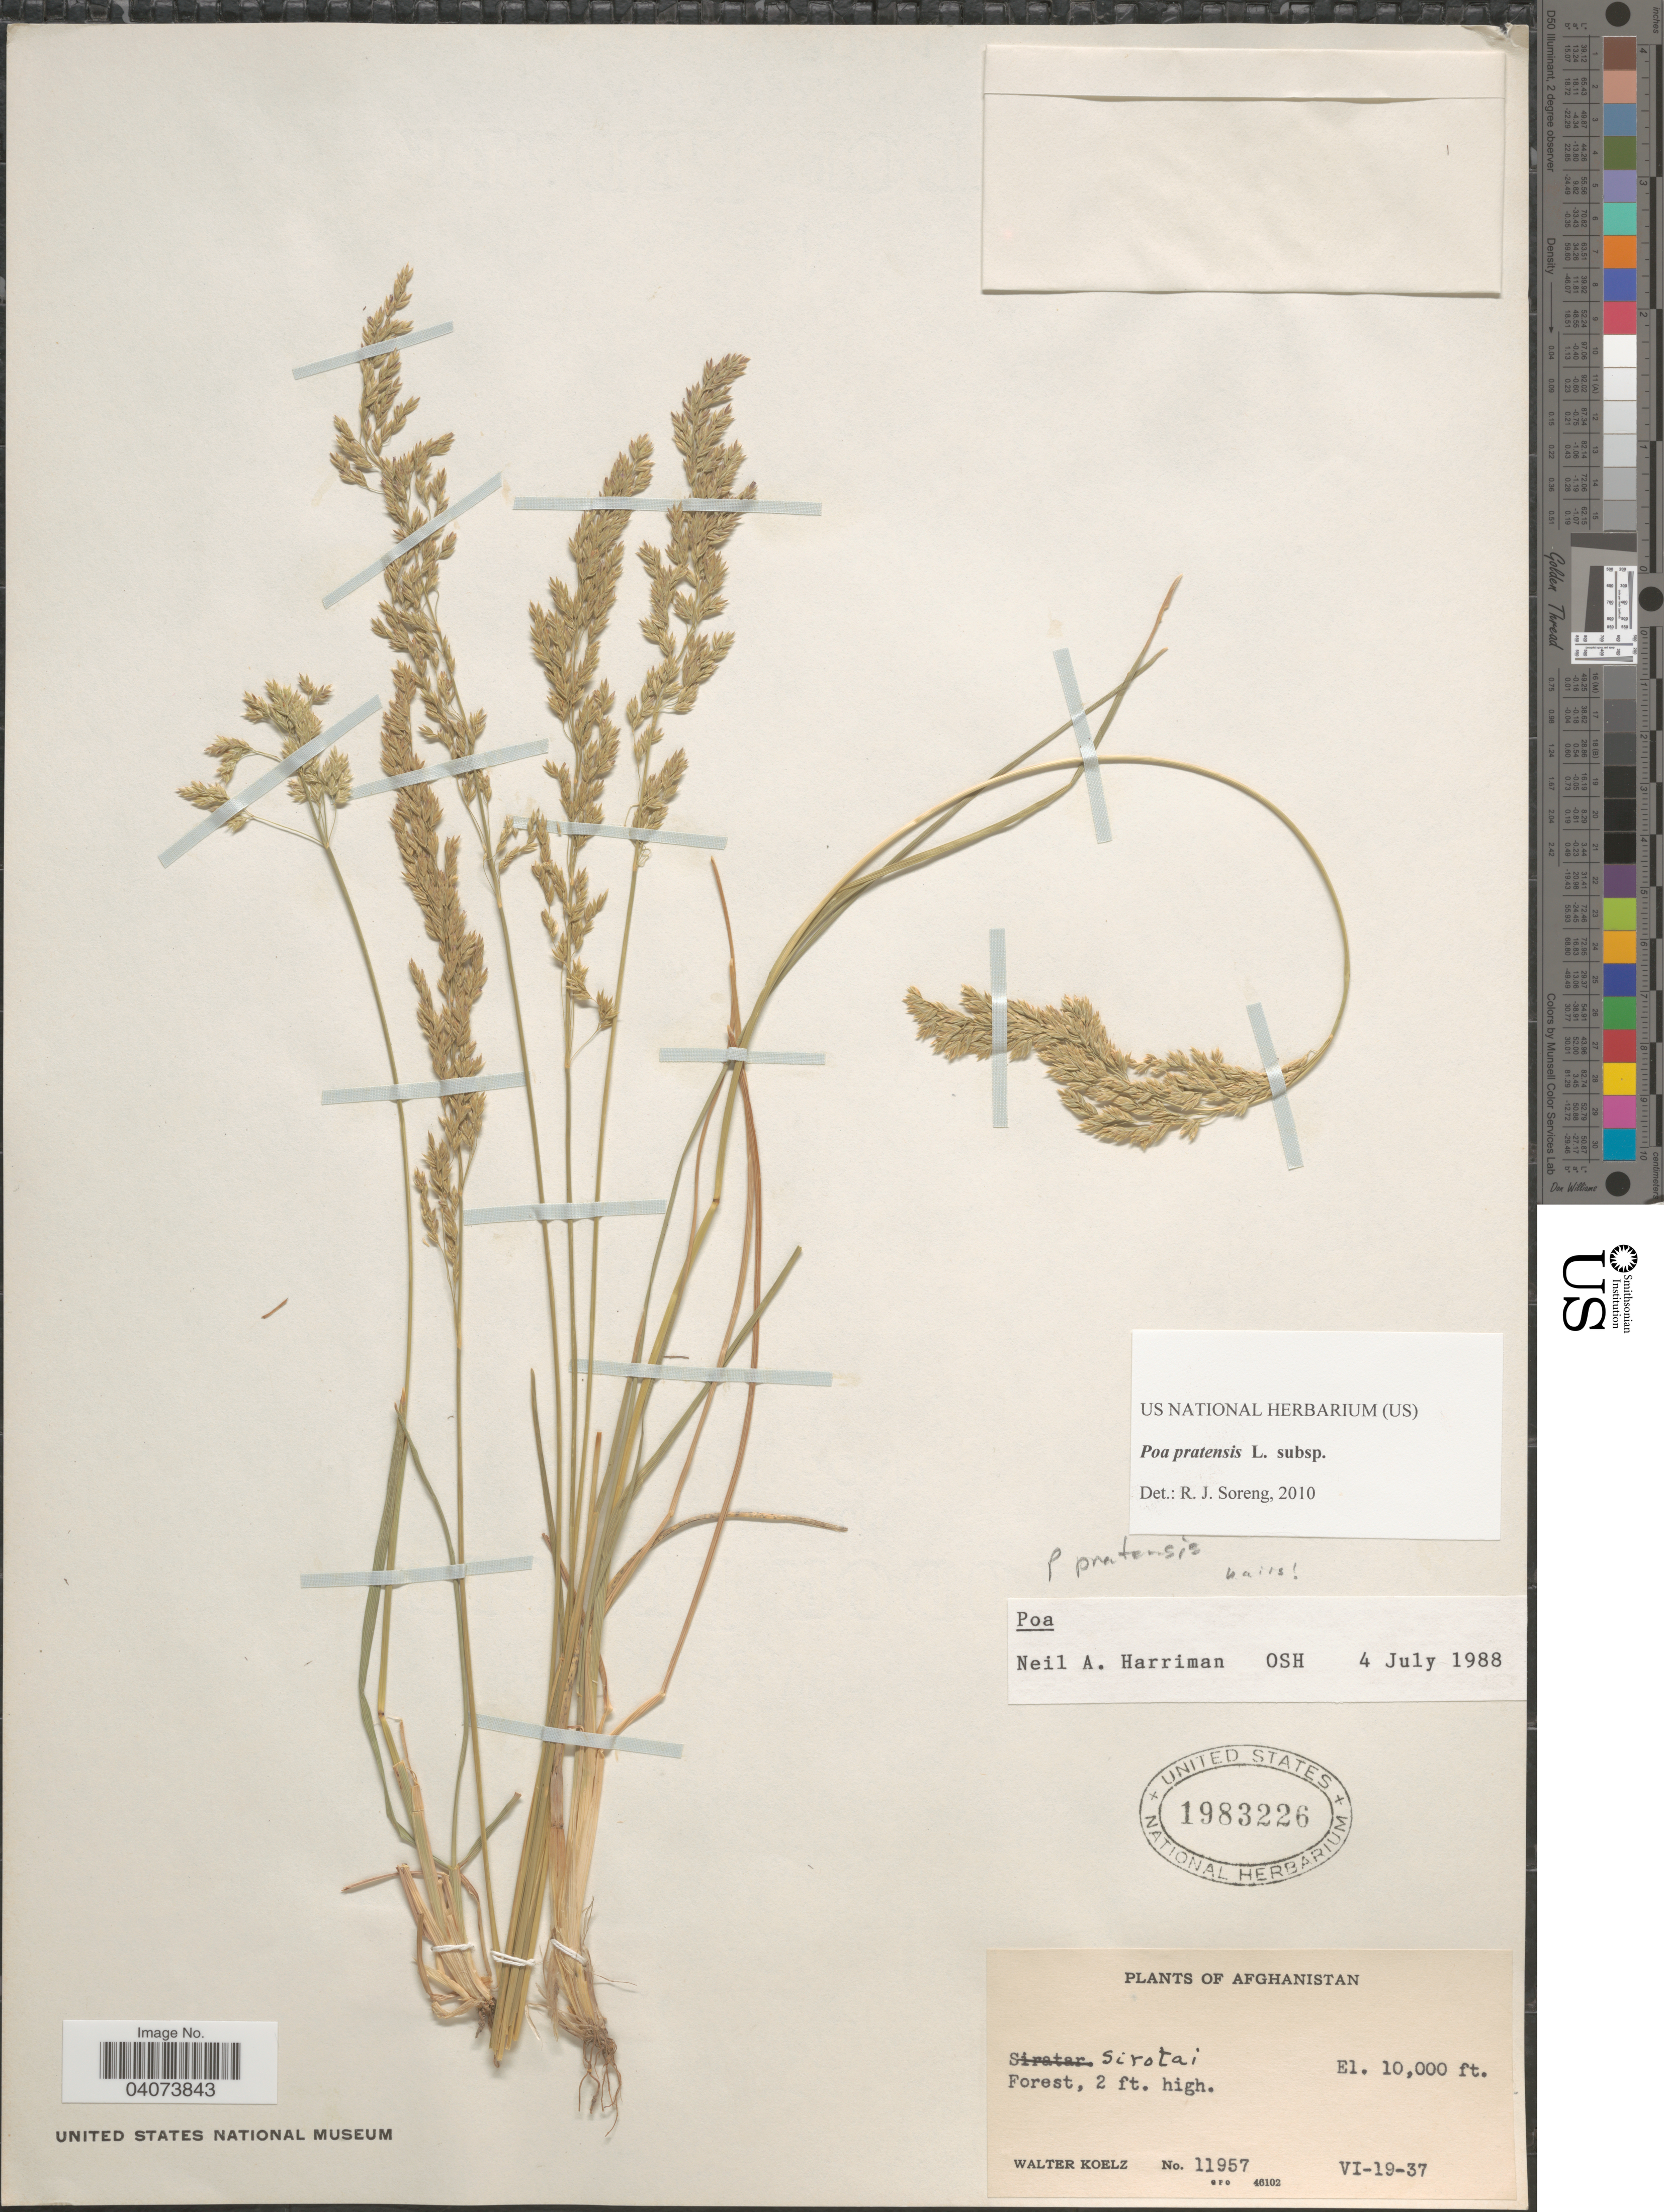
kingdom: Plantae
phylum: Tracheophyta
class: Liliopsida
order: Poales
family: Poaceae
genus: Poa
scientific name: Poa pratensis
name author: L.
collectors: W. N. Koelz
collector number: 11957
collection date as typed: Transcribed d/m/y: 19/6/37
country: Afghanistan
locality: Sirota.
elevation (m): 3048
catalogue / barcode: US 1983226